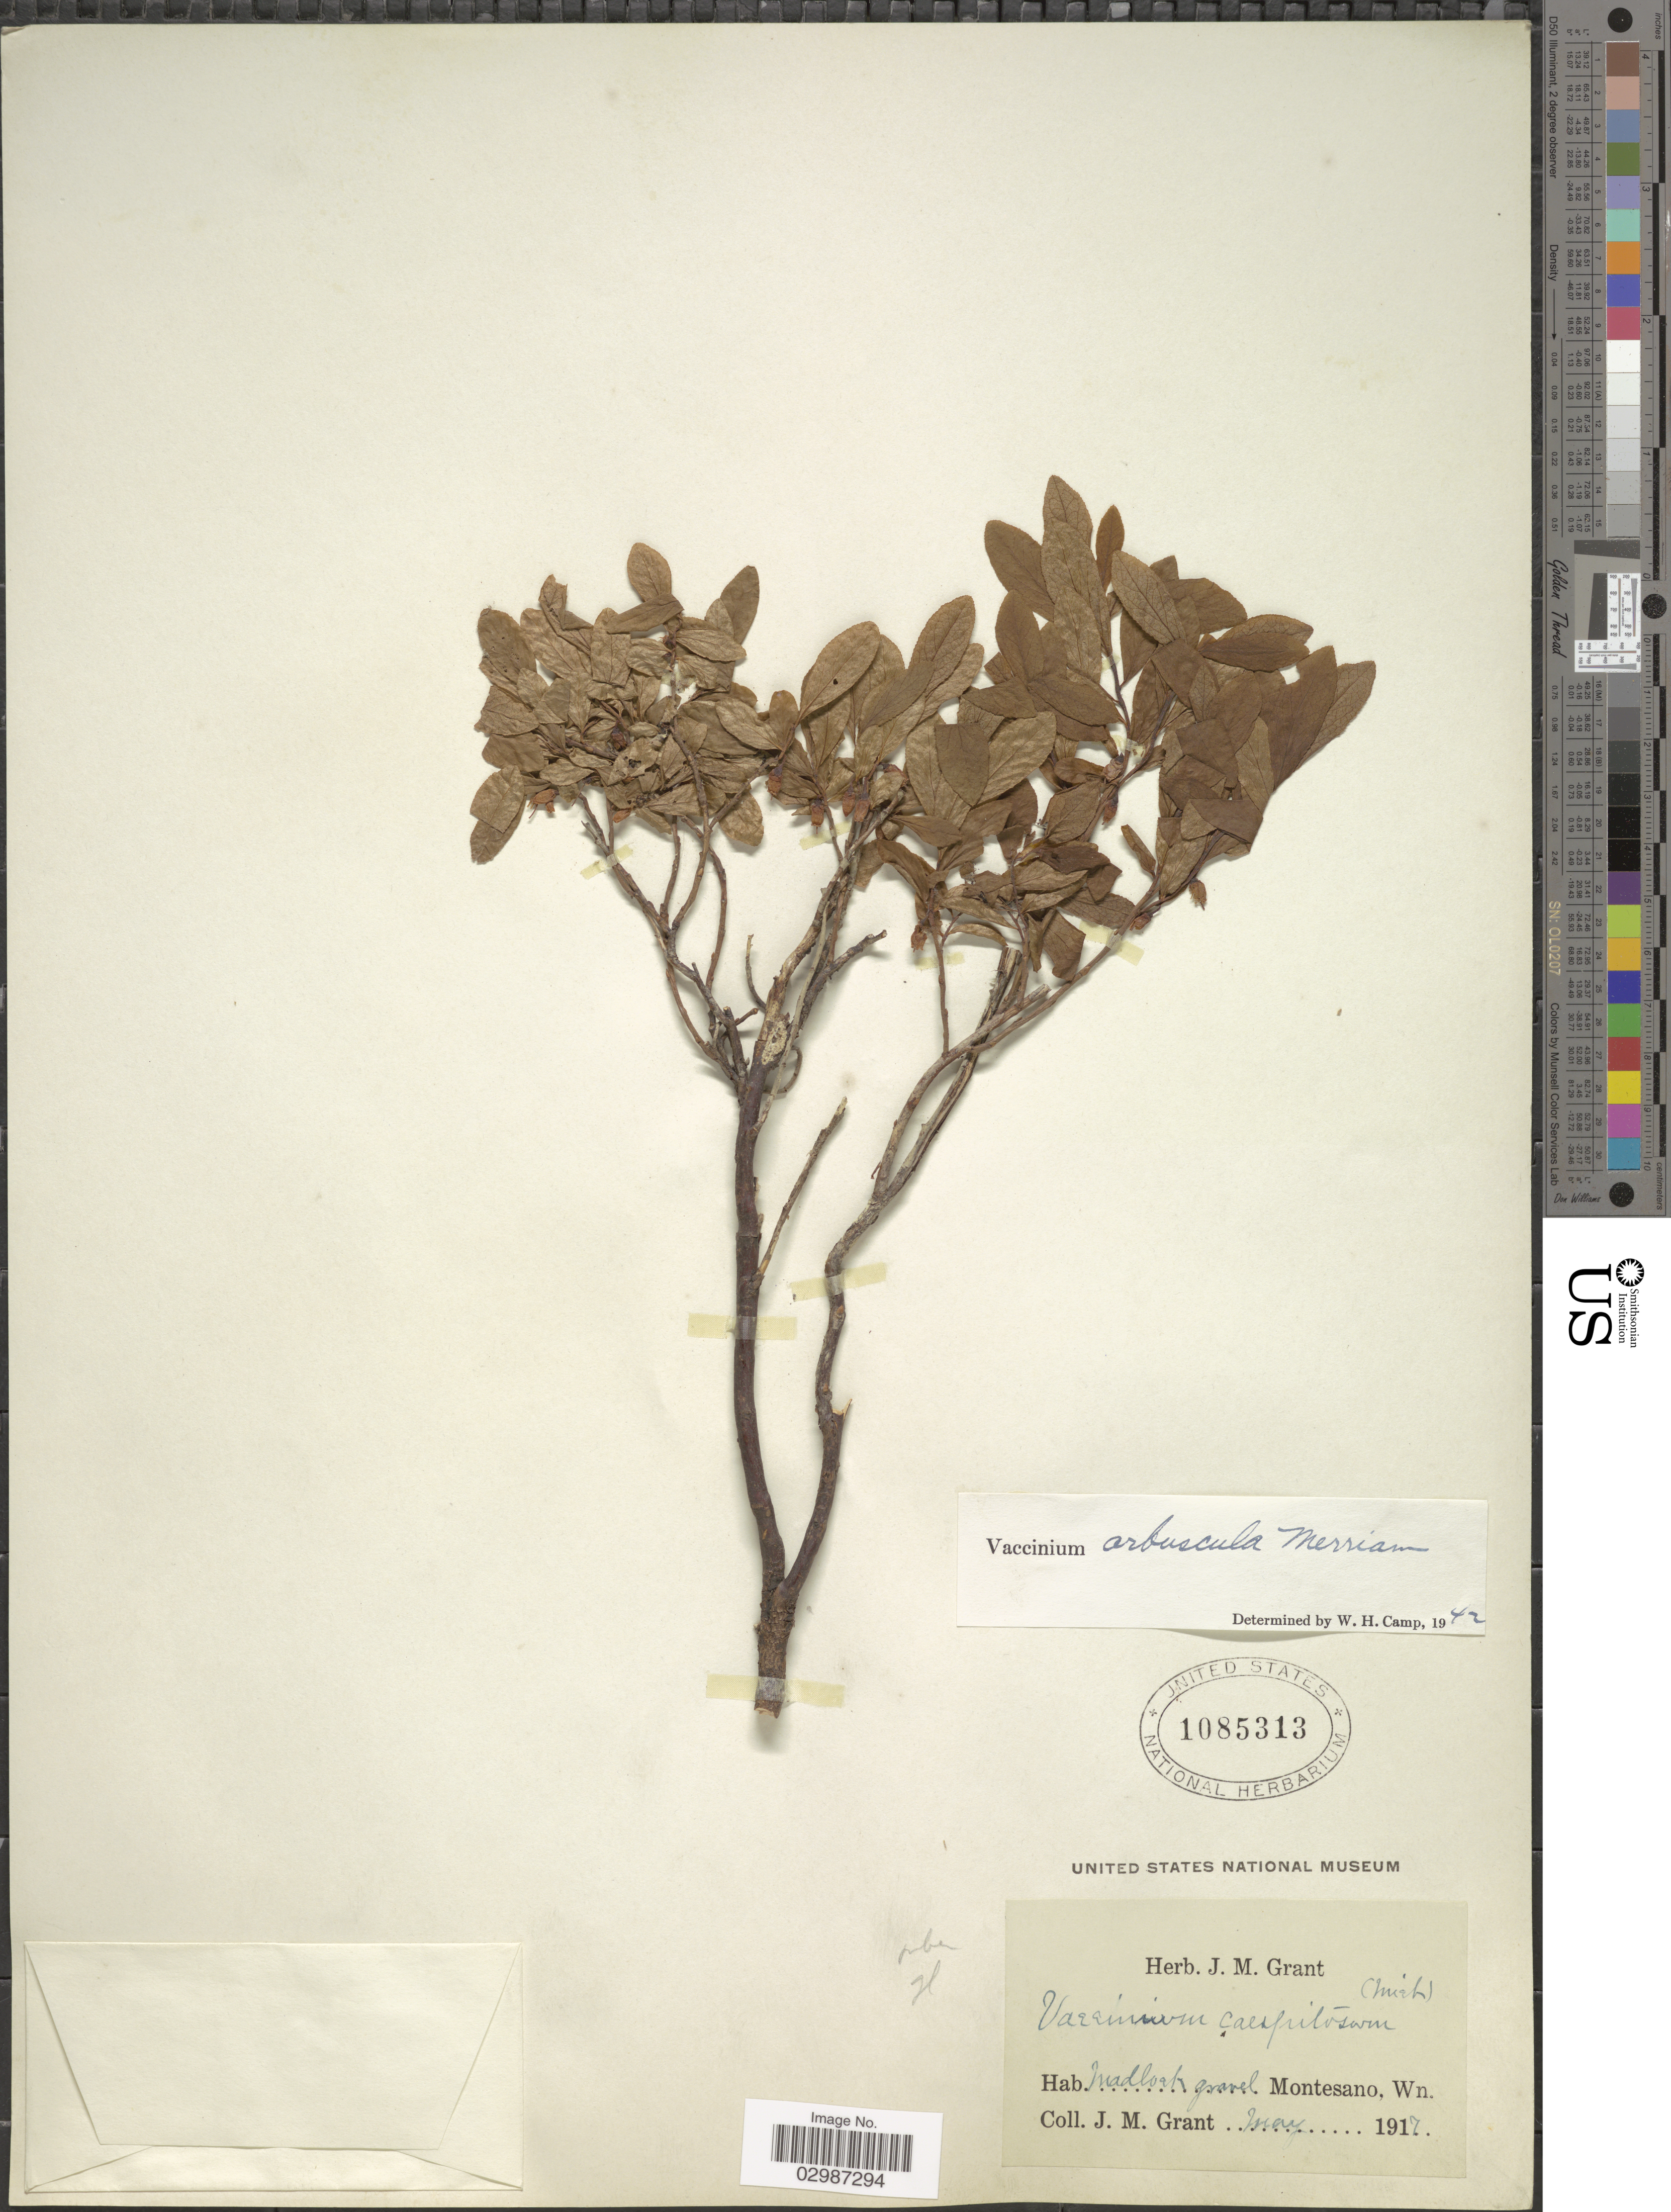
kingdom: Plantae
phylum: Tracheophyta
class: Magnoliopsida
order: Ericales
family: Ericaceae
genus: Vaccinium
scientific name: Vaccinium arbuscula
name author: (A. Gray) Merriam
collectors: J. M. Grant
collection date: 1917-05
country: United States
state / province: Washington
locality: Montesano.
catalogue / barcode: US 1085313